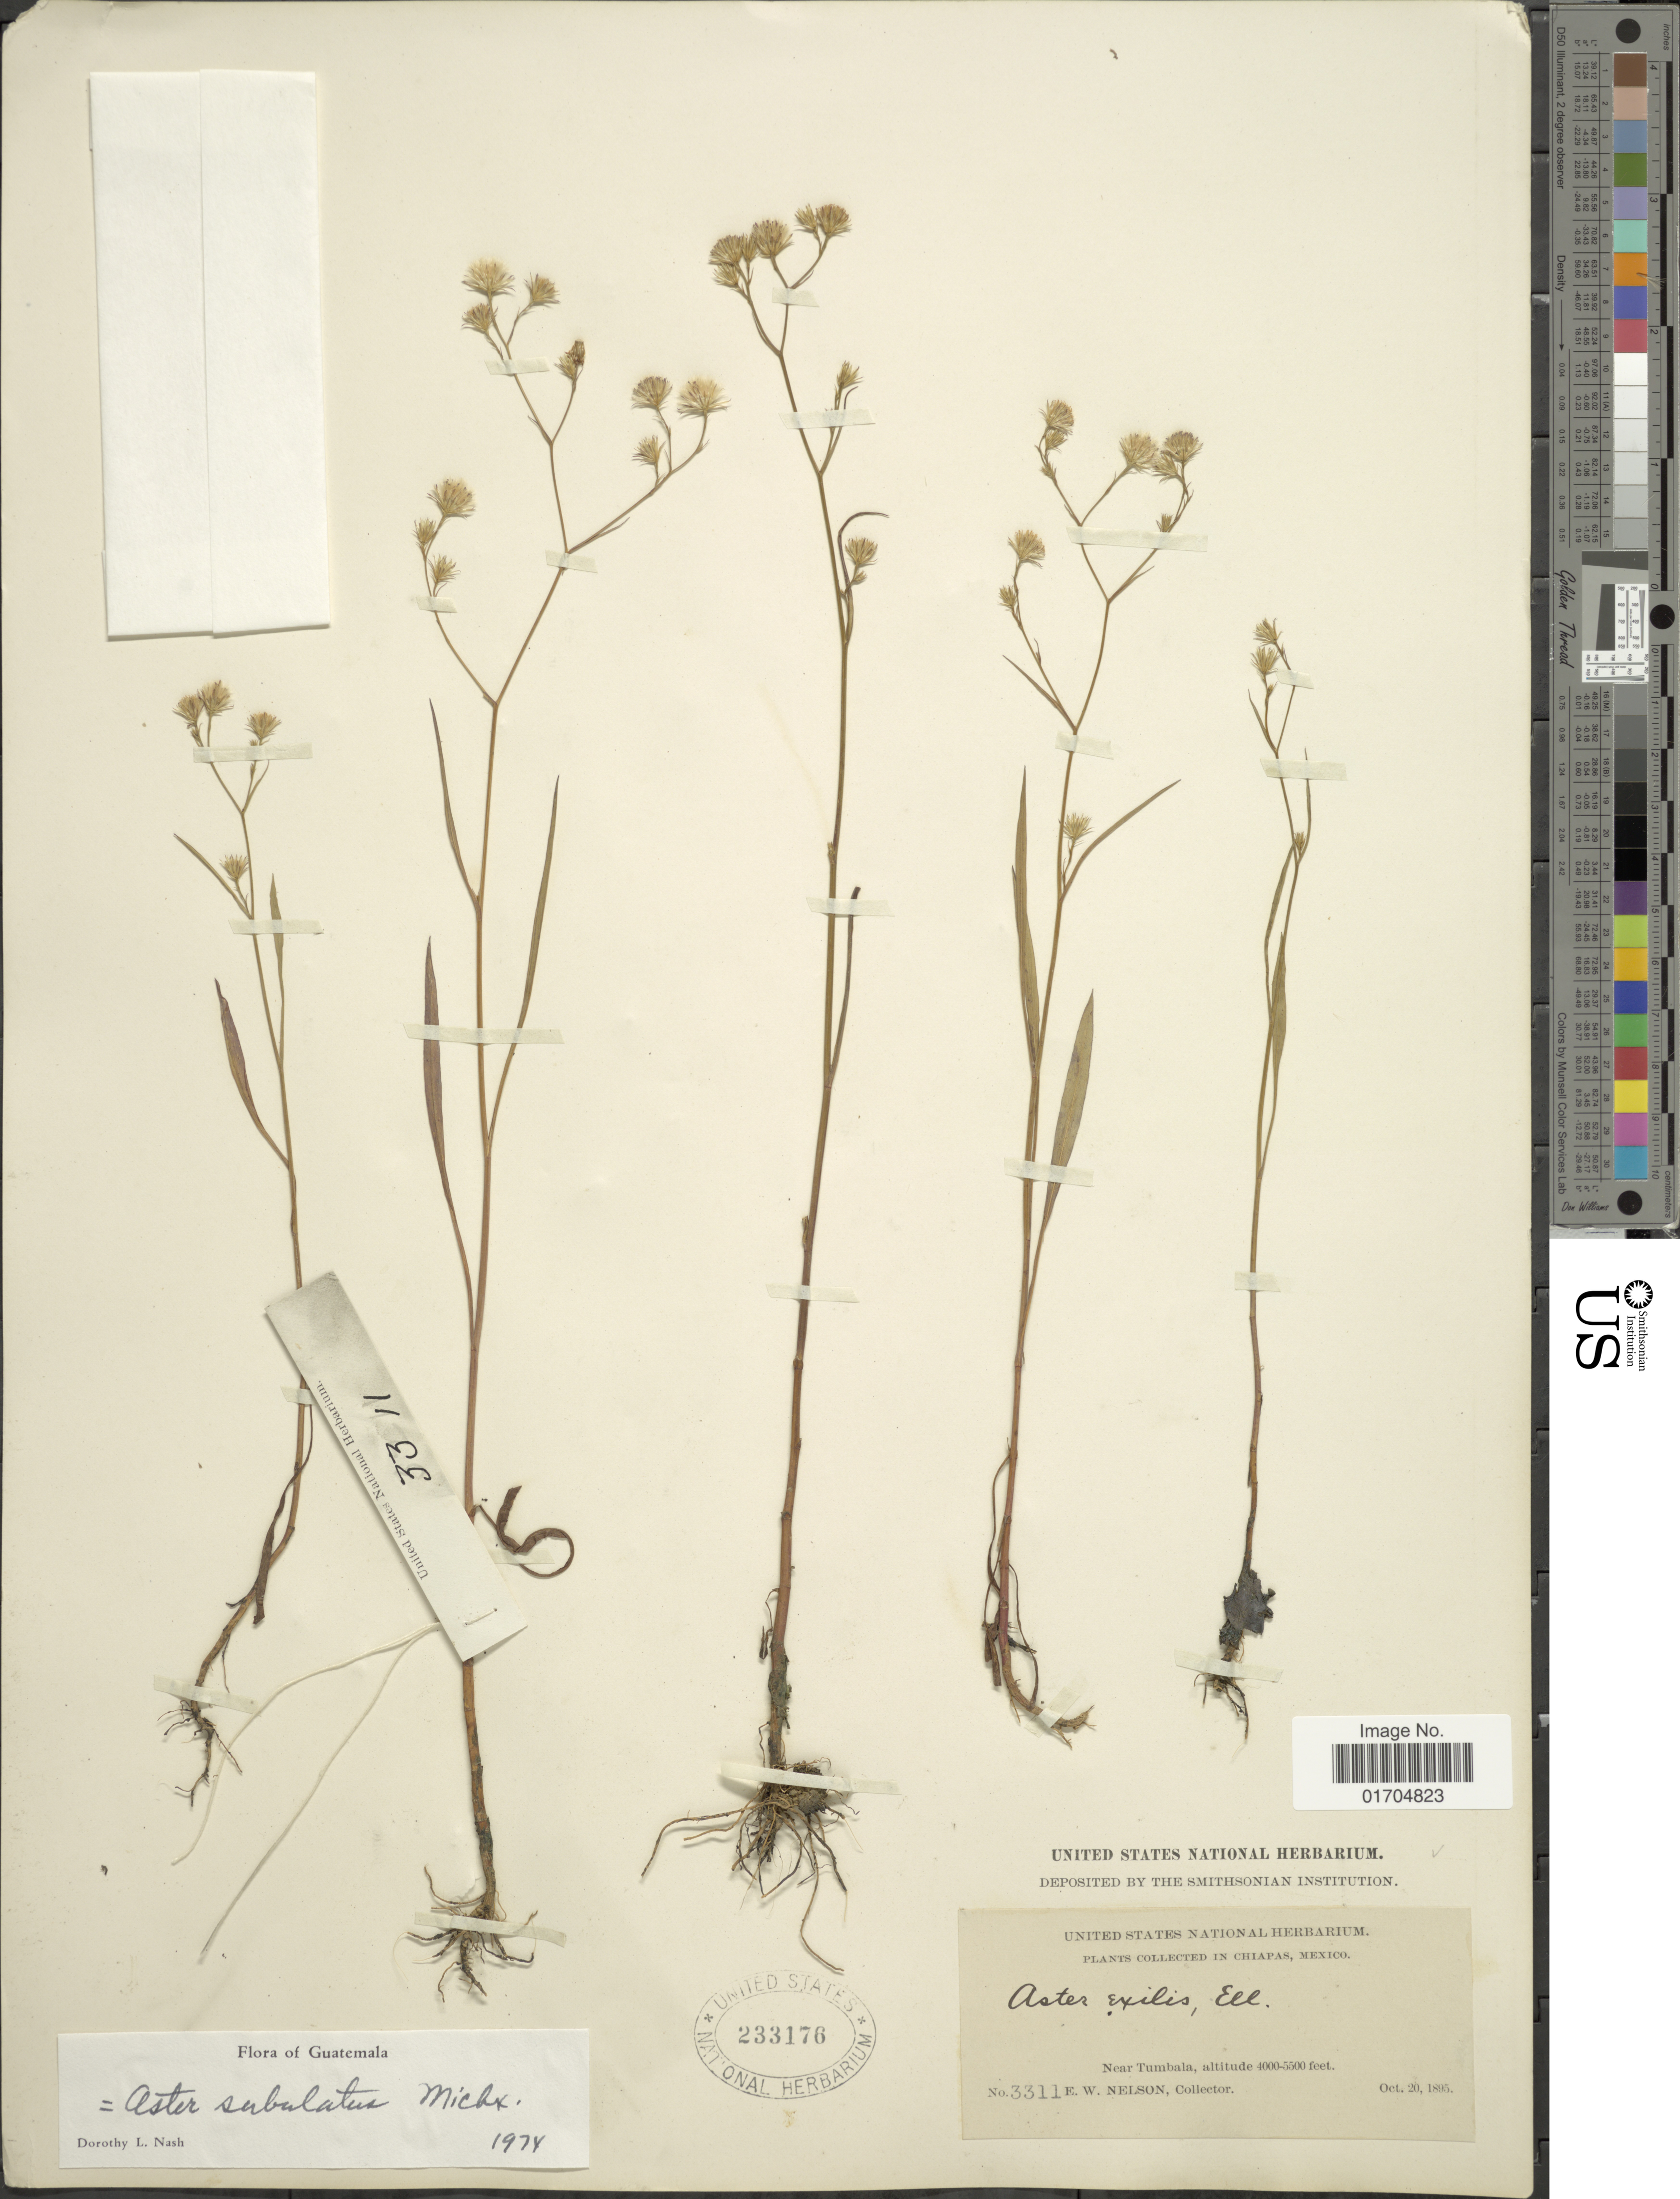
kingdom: Plantae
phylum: Tracheophyta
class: Magnoliopsida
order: Asterales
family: Asteraceae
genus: Symphyotrichum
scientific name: Symphyotrichum subulatum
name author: (Michx.) G.L. Nesom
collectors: E. W. Nelson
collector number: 3311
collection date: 1895-10-20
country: Mexico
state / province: Chiapas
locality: Near Tumbala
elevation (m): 1219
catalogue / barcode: US 233176